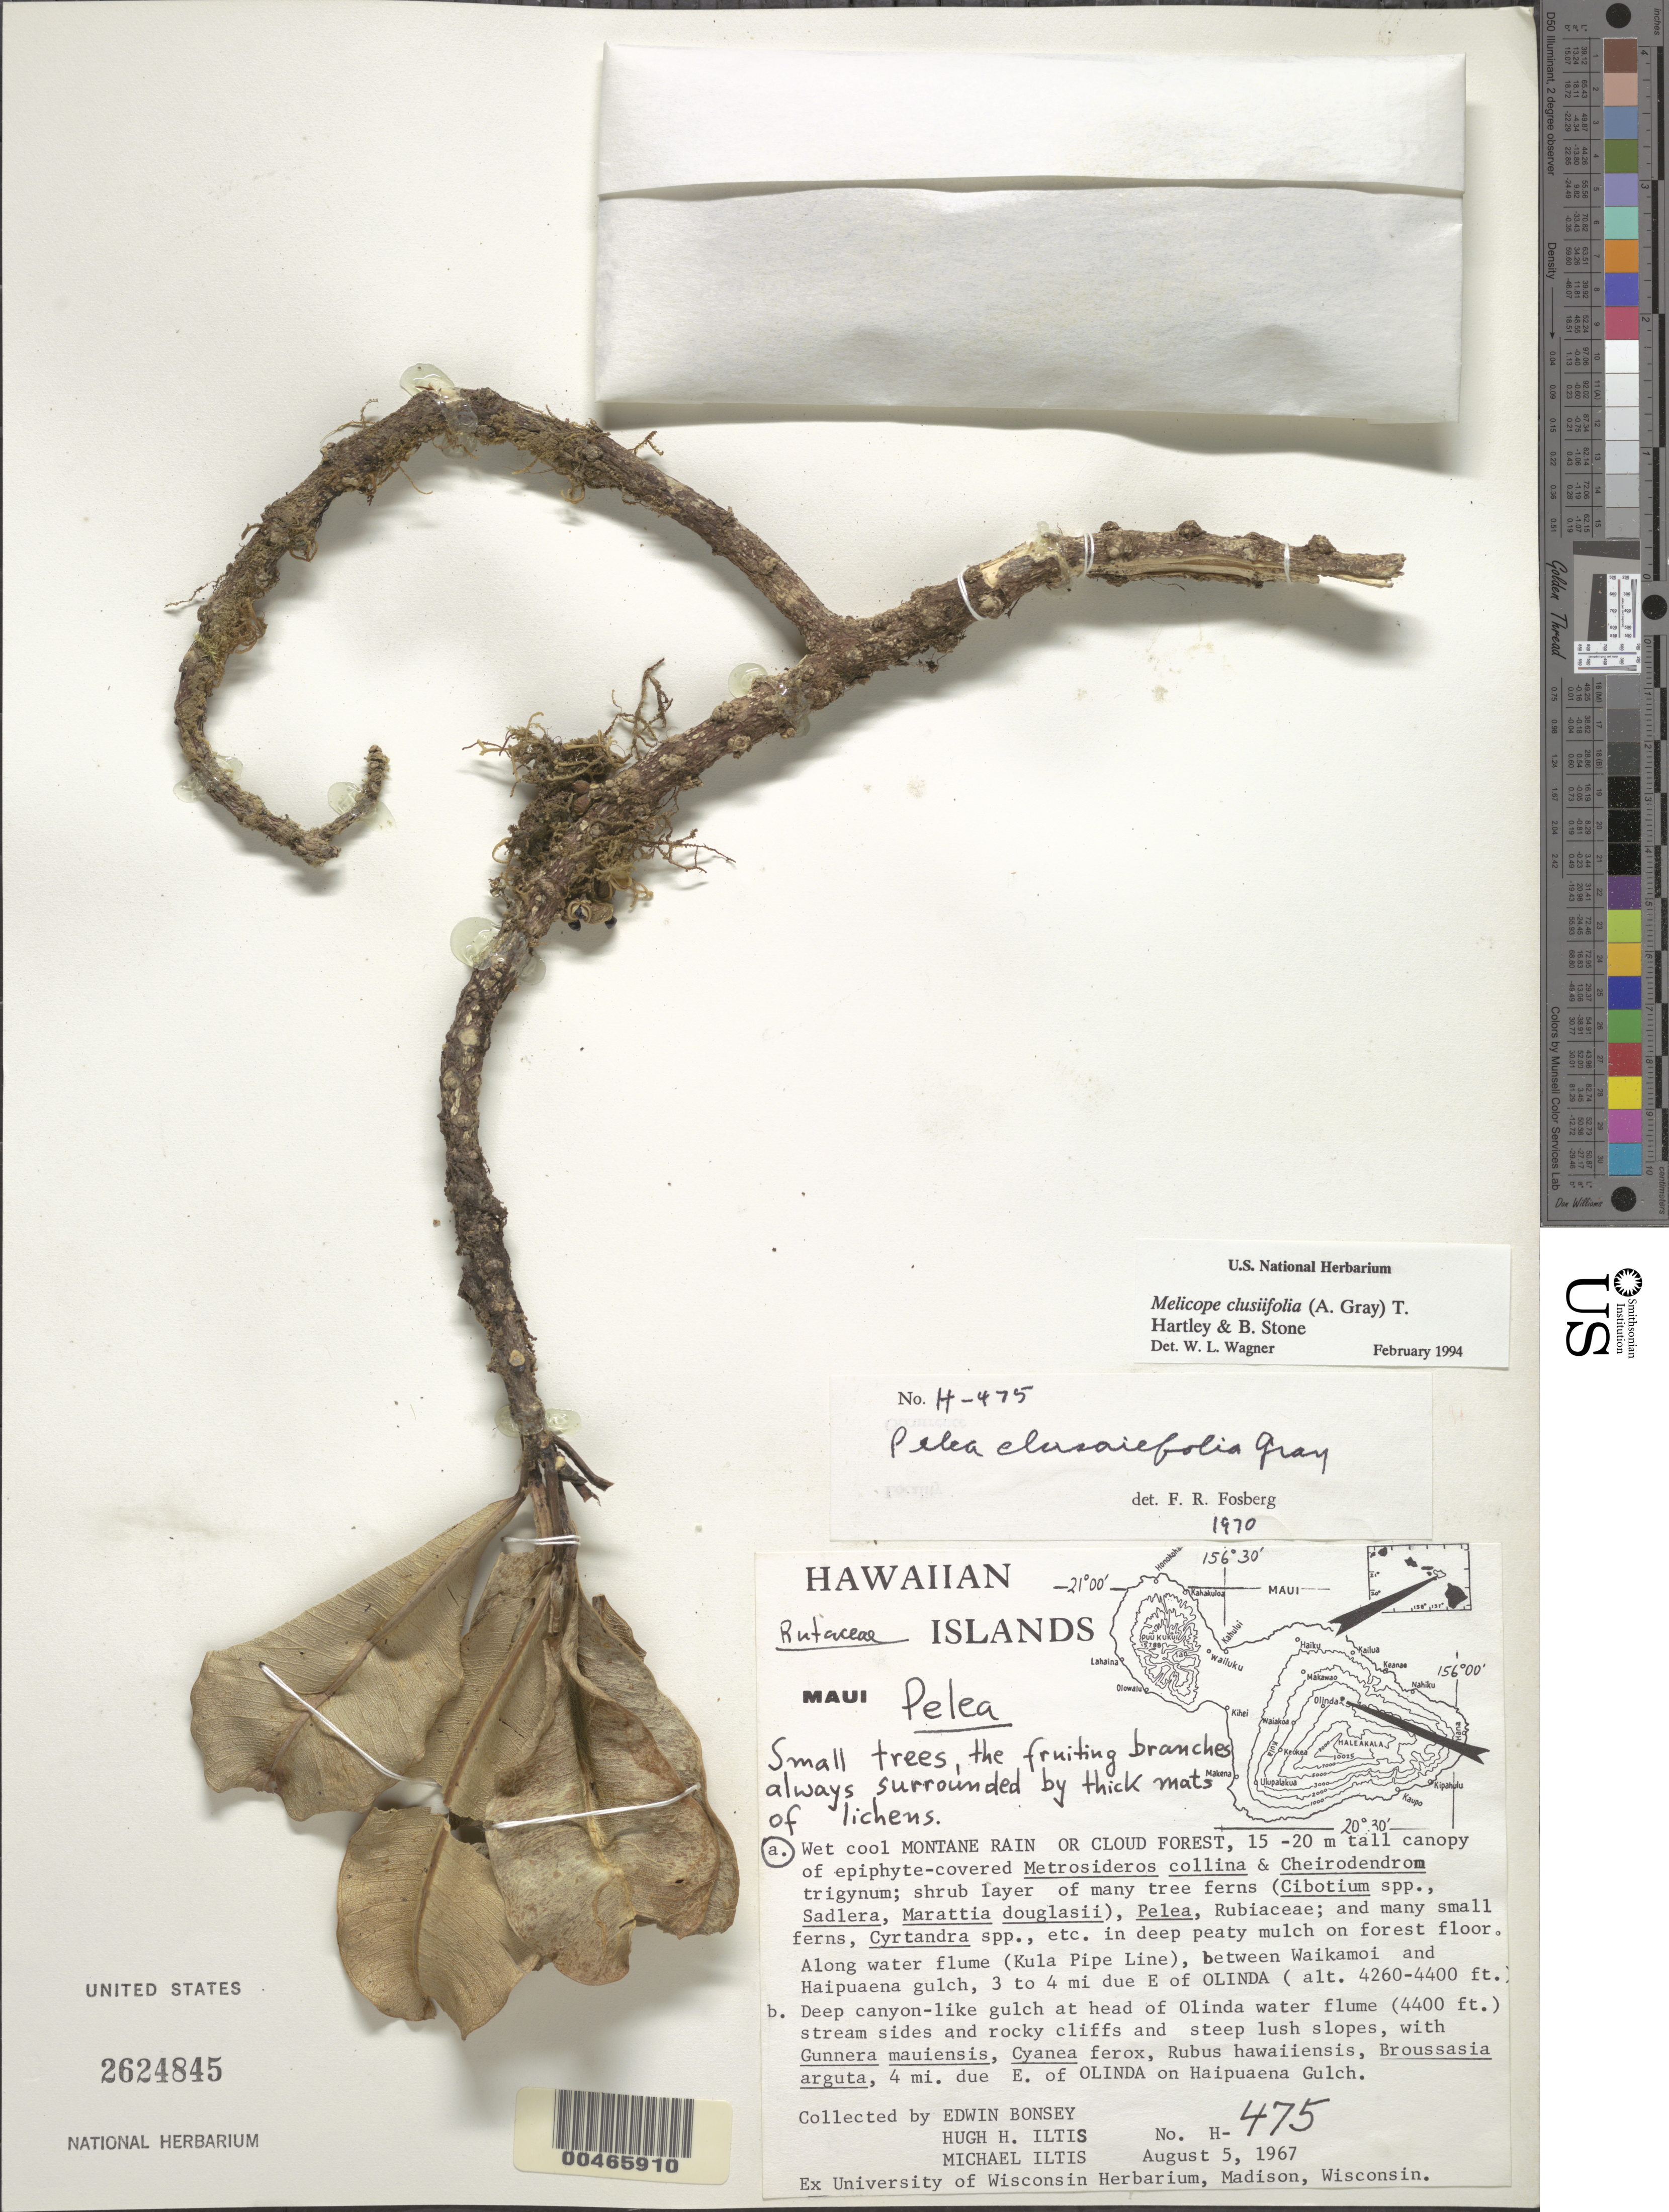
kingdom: Plantae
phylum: Tracheophyta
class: Magnoliopsida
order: Sapindales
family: Rutaceae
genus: Melicope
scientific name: Melicope clusiifolia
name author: (A. Gray) T.G. Hartley & B.C. Stone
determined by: Wagner, W. L., (BOT), Smithsonian Institution - National Museum of Natural History (UNITED STATES)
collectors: E. Bonsey, H. H. Iltis & M. G. Iltis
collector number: H-475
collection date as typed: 5 Aug 1967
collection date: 1967-08-05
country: United States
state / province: Hawaii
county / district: Maui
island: Maui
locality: Along water flume (Kula Pipe Line), between Waikamoi and Haipuaena gulch, 3 to 4 mi due E of Olinda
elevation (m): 1298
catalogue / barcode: US 2624845